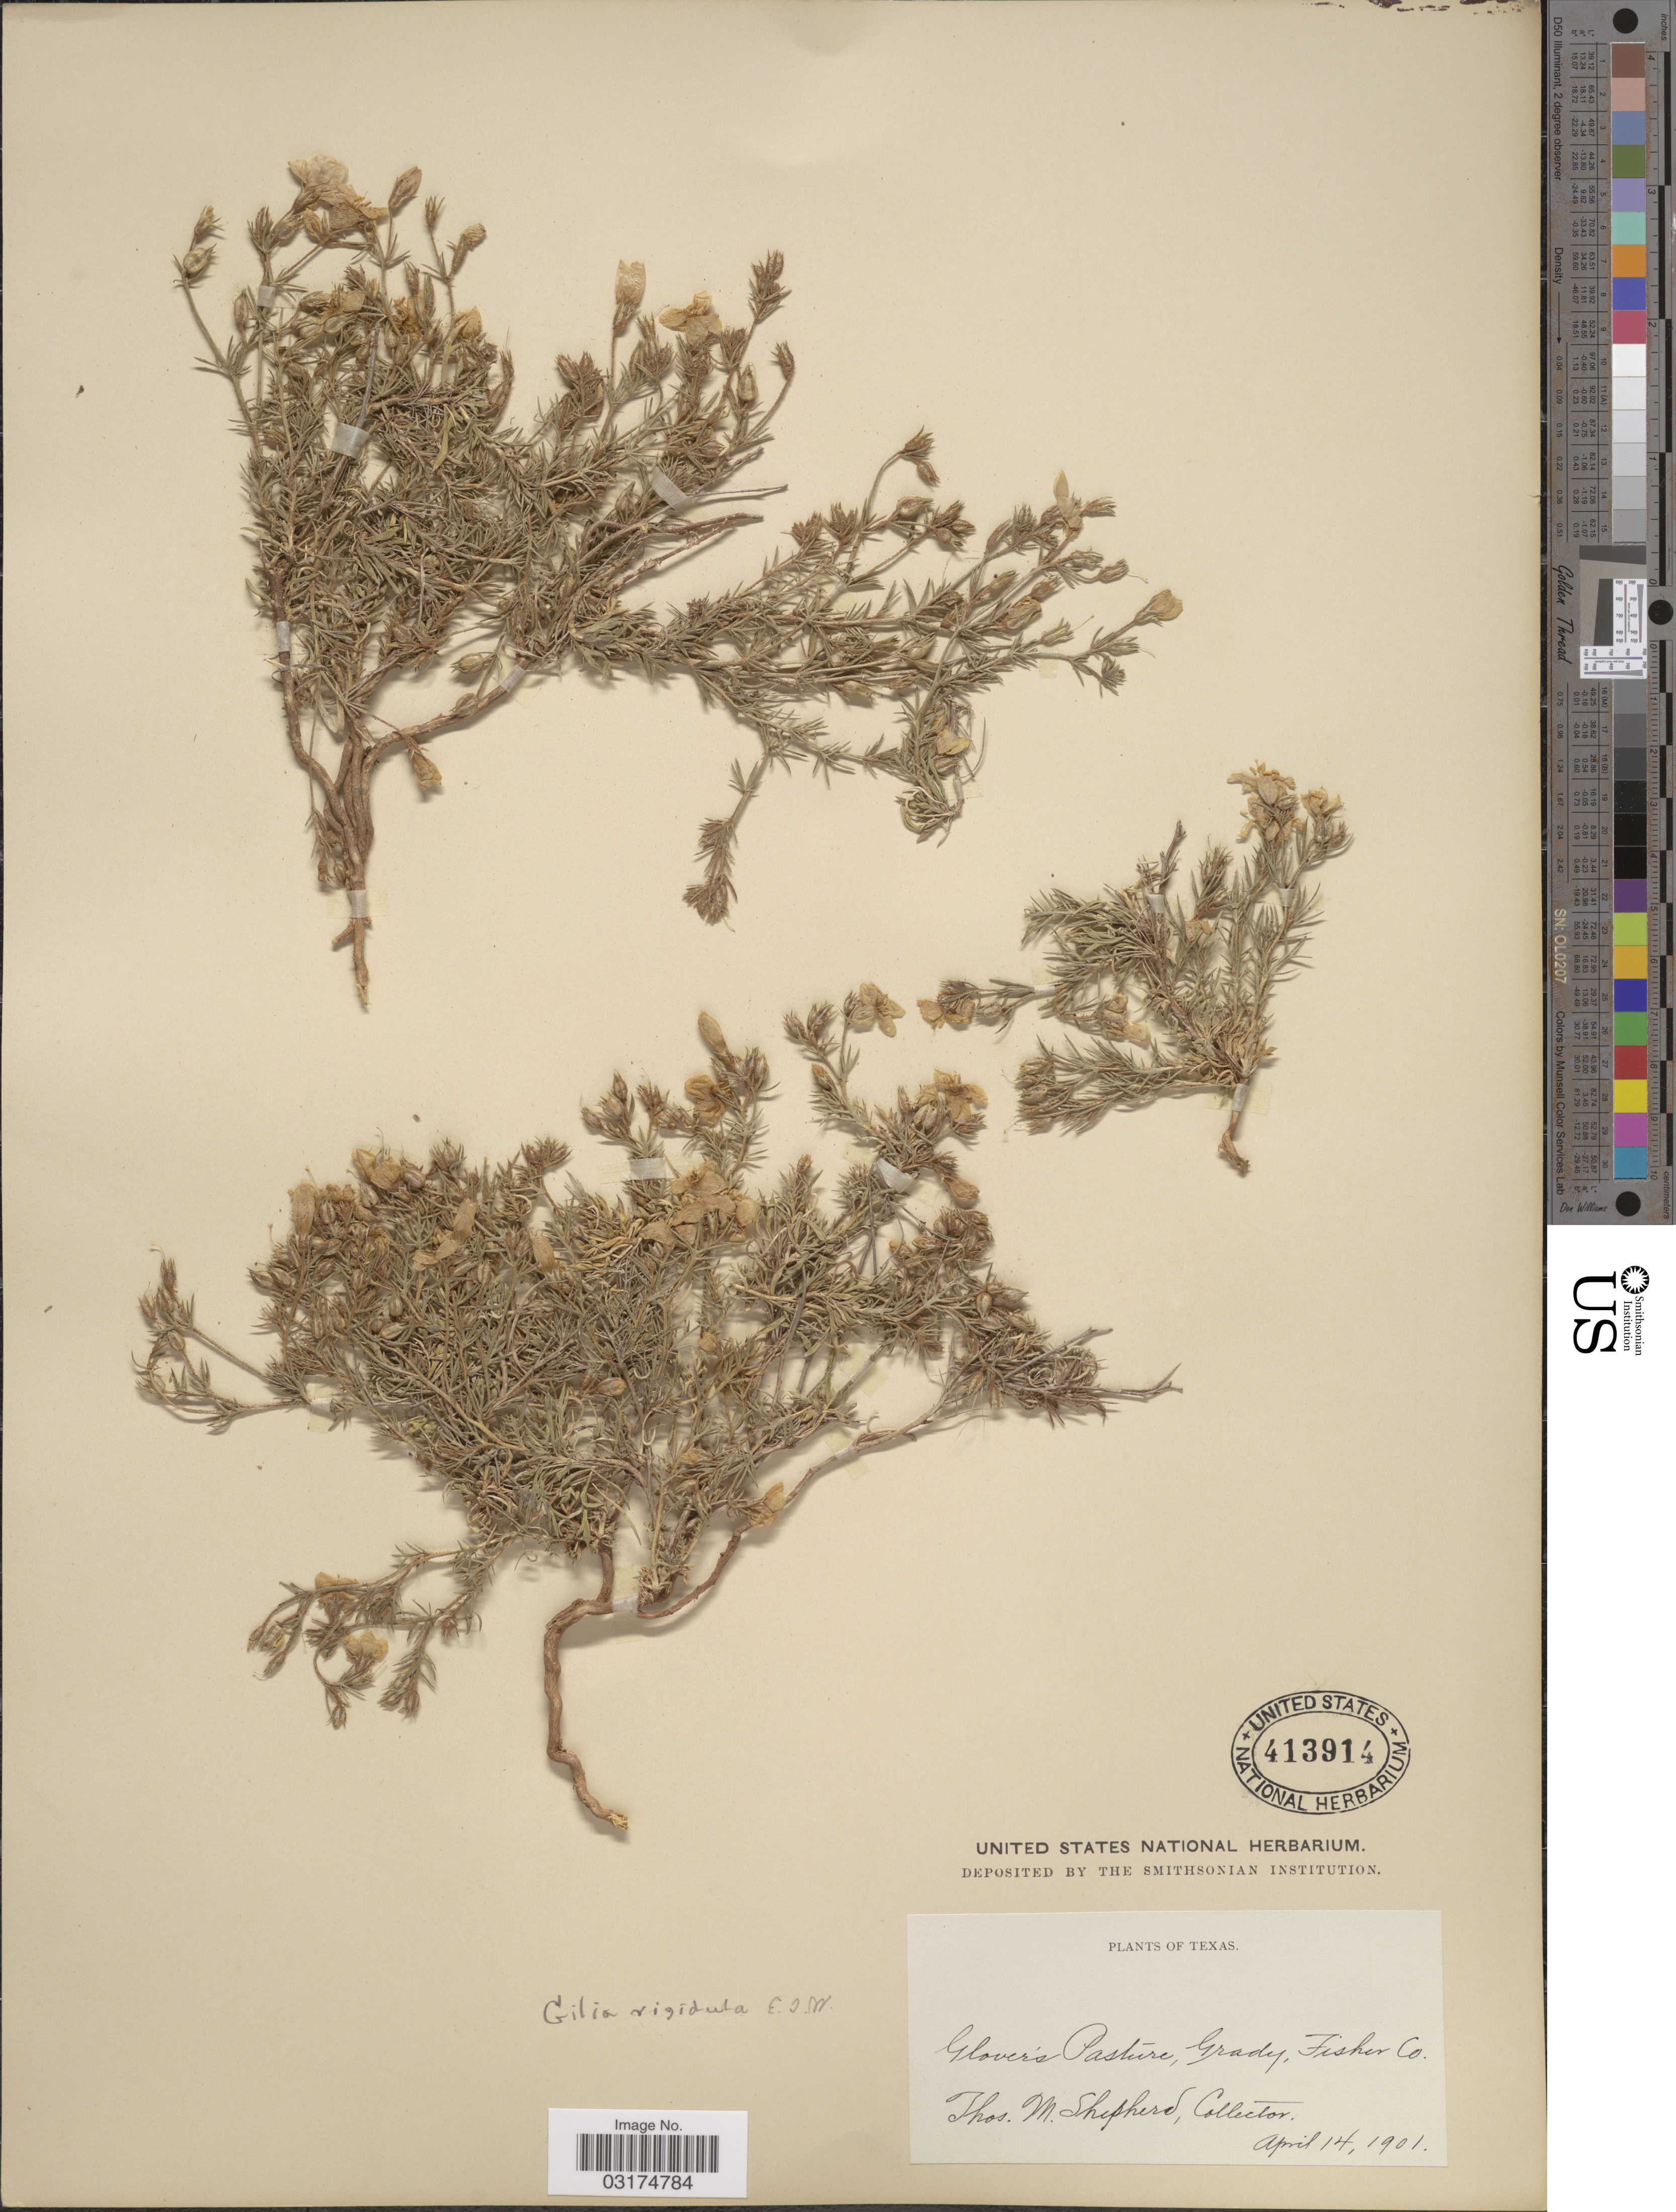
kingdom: Plantae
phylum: Tracheophyta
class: Magnoliopsida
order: Ericales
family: Polemoniaceae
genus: Giliastrum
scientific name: Giliastrum acerosum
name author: (A. Gray) Rydb.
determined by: Strong, Mark T., (BOT), Smithsonian Institution - National Museum of Natural History (UNITED STATES)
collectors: T. Shepherd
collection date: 1901-04-14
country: United States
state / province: Texas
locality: Glover's Pasture, Grady, Fisher Co.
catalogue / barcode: US 413914